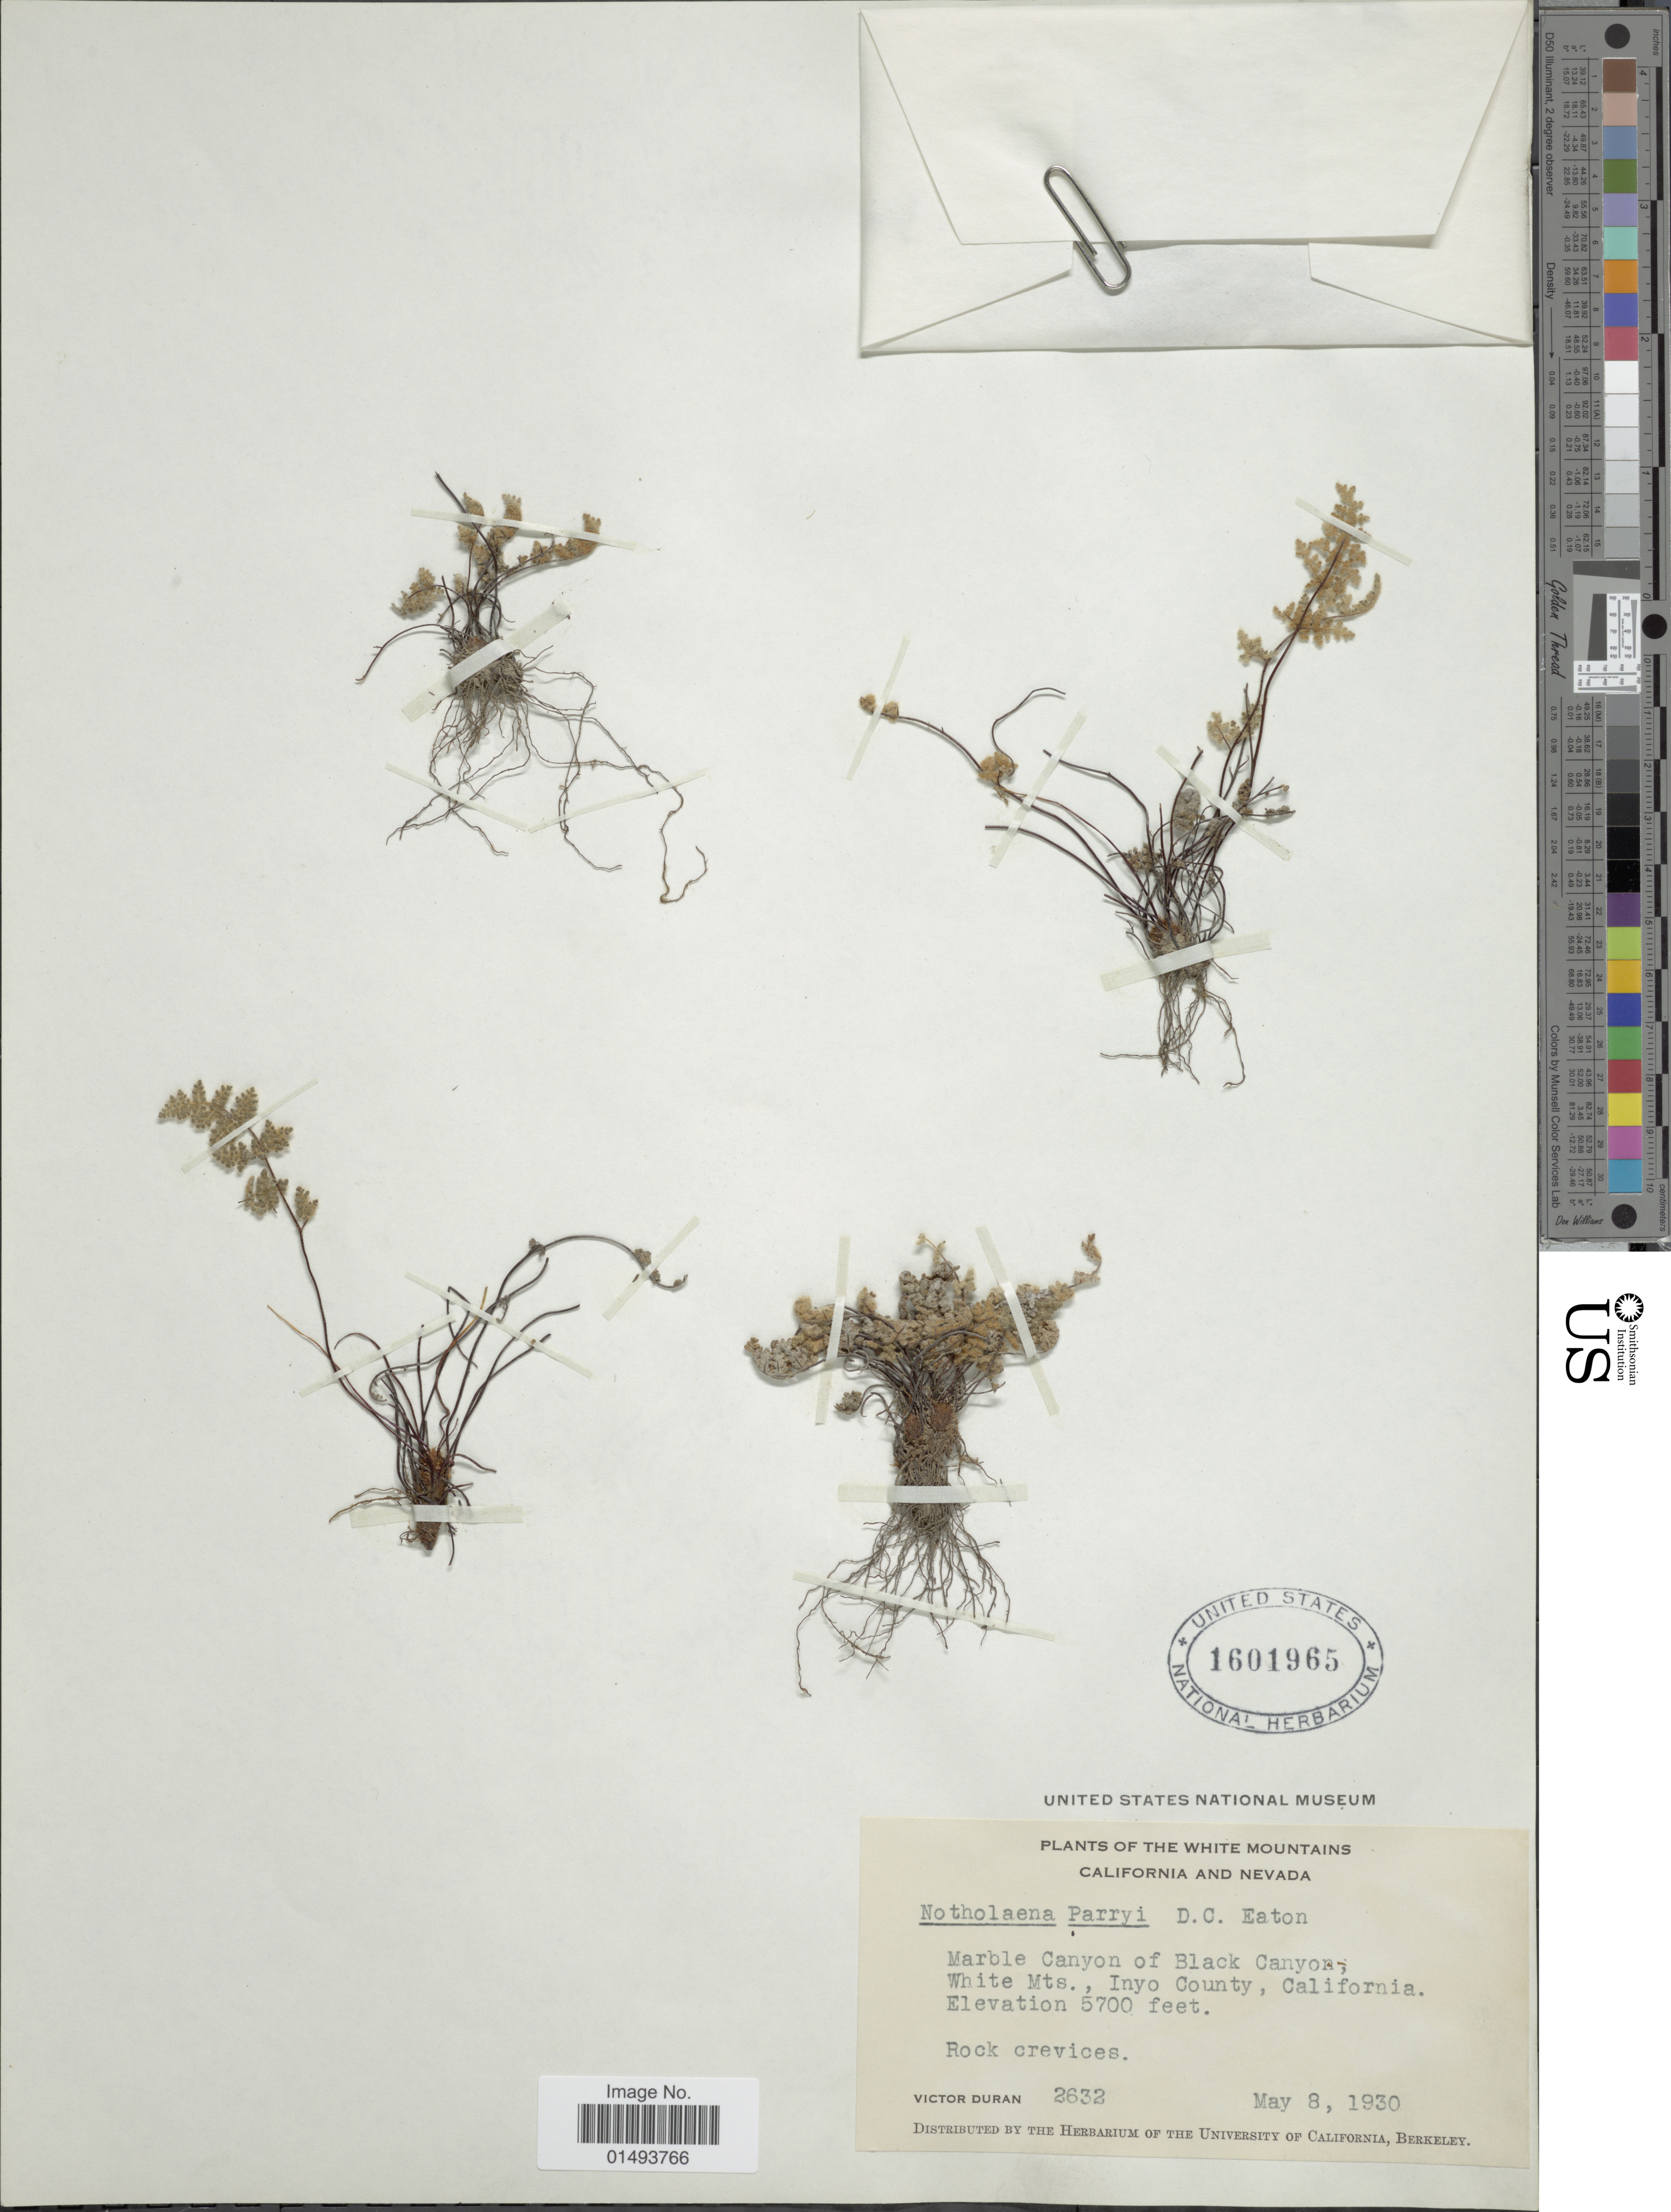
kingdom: Plantae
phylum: Tracheophyta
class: Polypodiopsida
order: Polypodiales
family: Pteridaceae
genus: Myriopteris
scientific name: Myriopteris parryi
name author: (D.C. Eaton) Grusz & Windham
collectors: V. Duran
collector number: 2632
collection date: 1930-05-08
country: United States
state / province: California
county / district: Inyo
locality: Plants of the White Mountains California and Nevada, Marble Canyon of Black Canyon, White Mts. Inyo County, California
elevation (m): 1737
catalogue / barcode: US 1601965